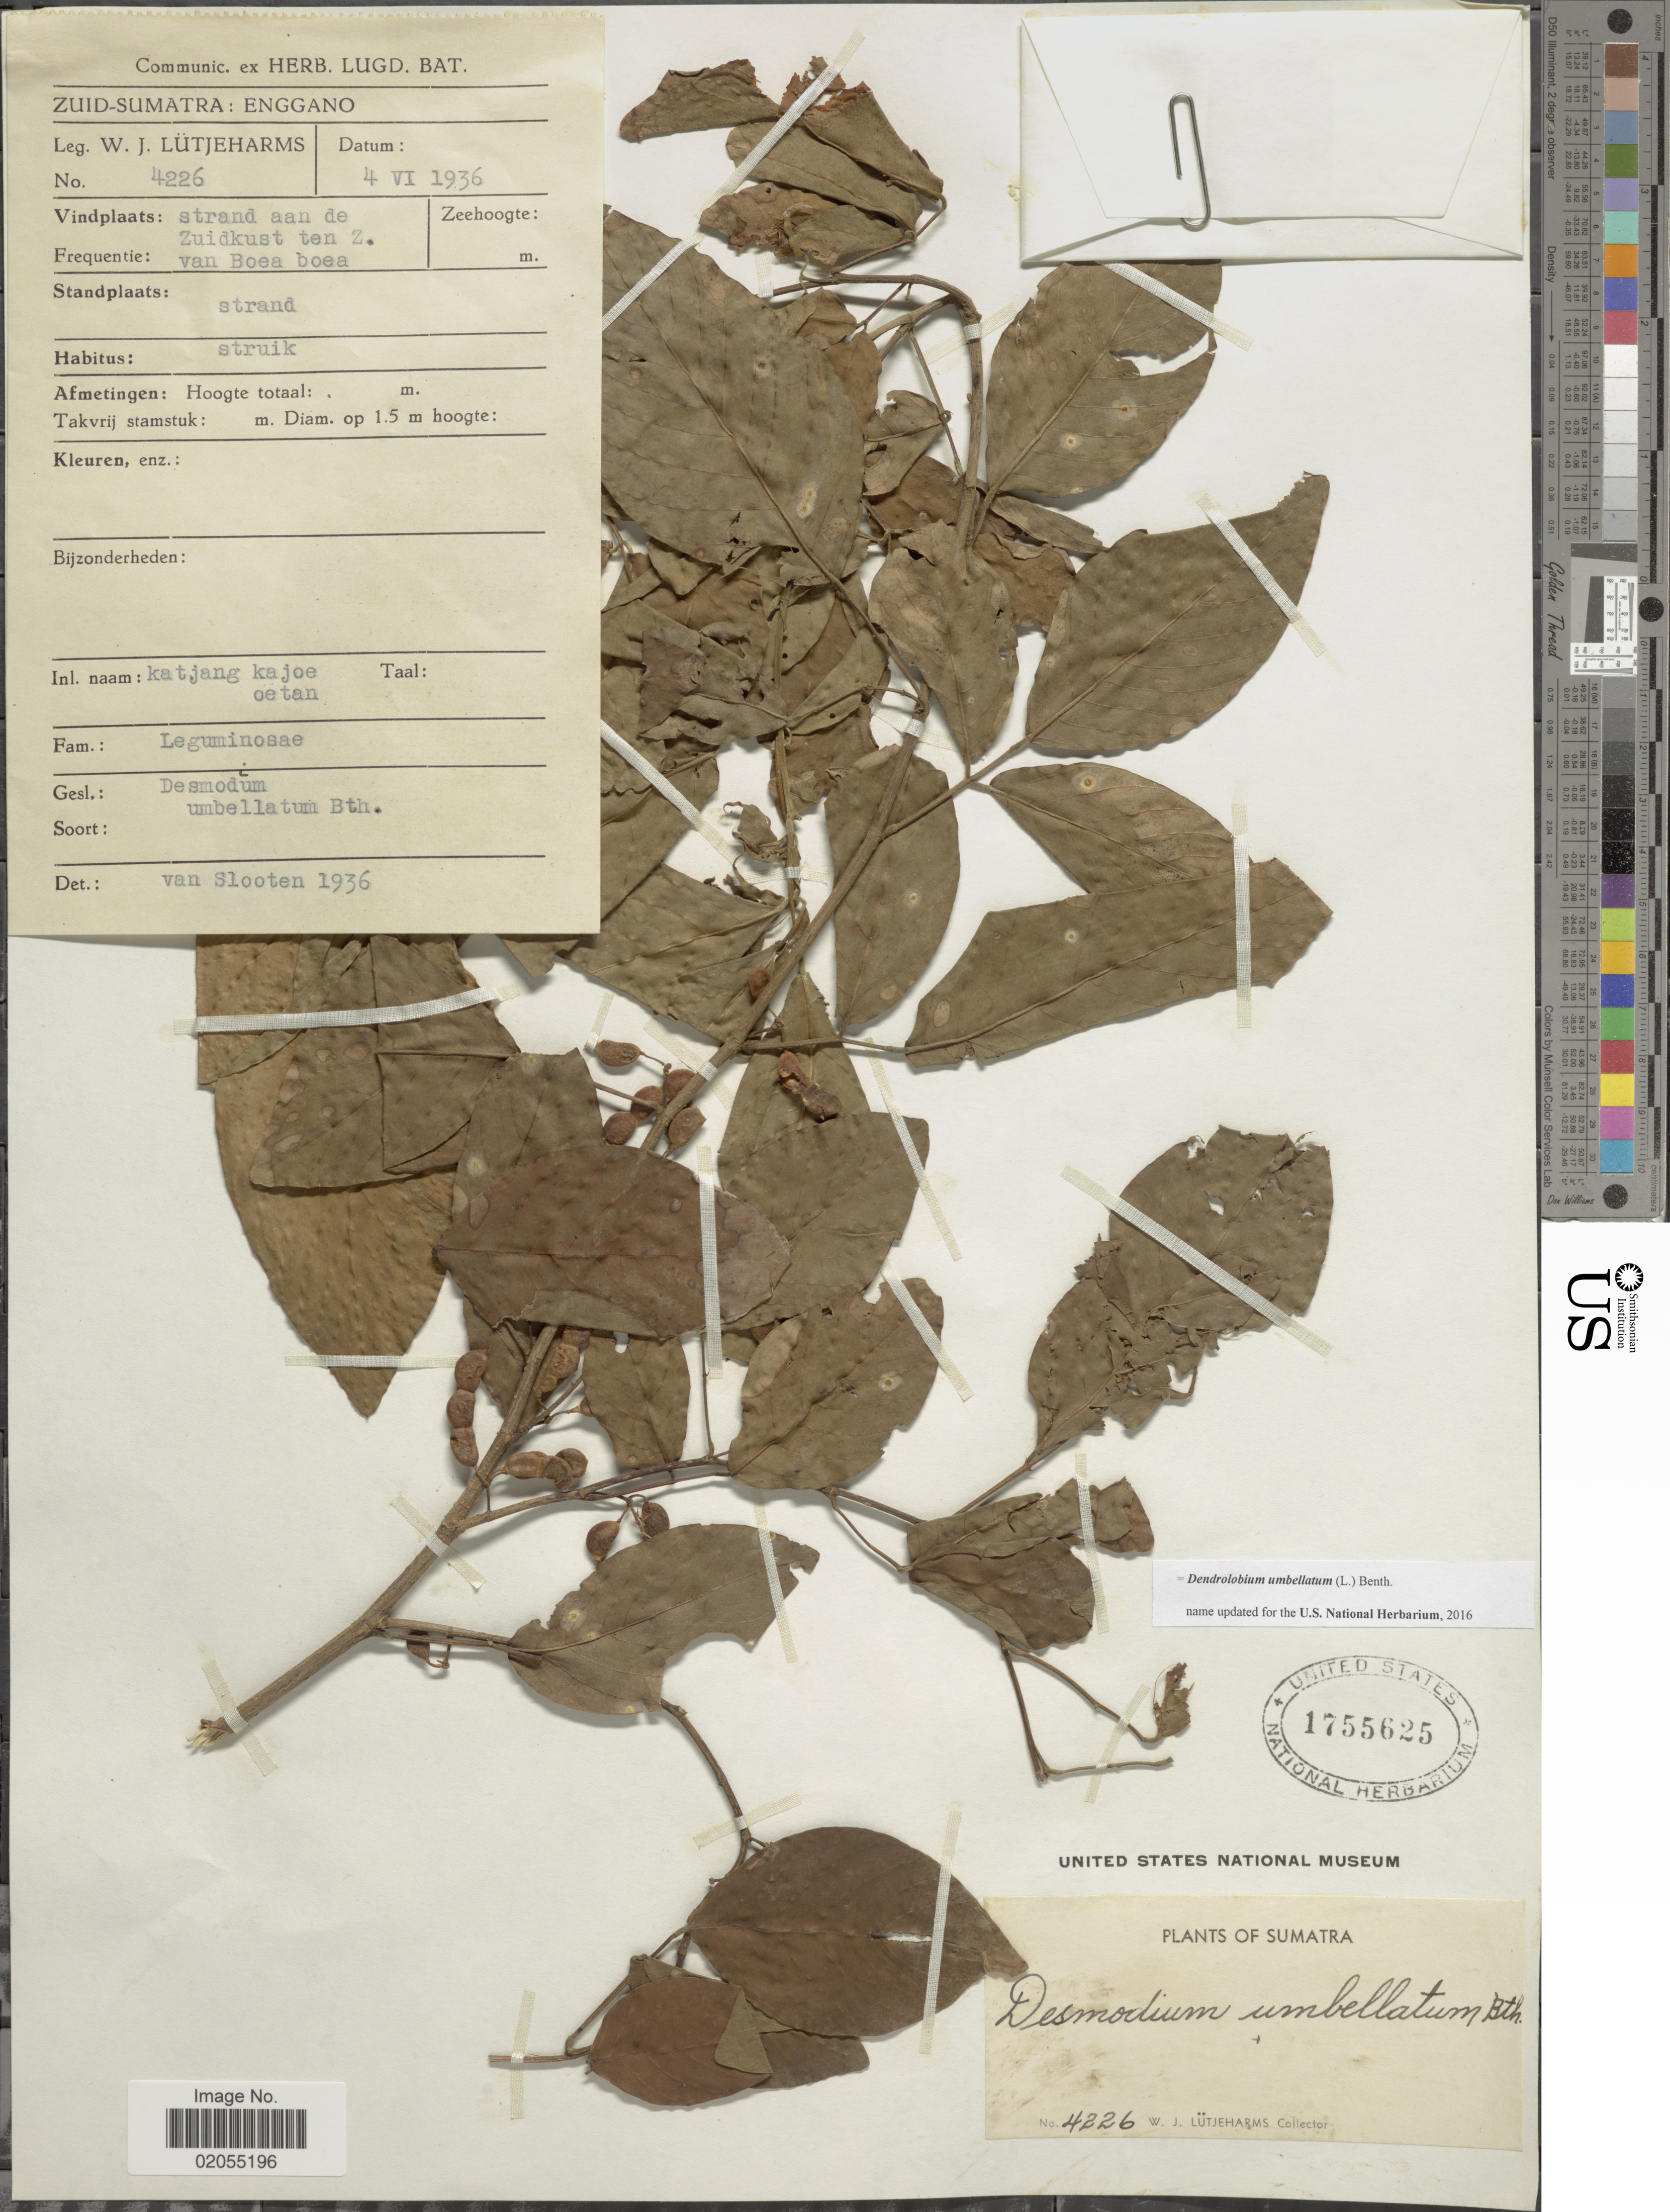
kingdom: Plantae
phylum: Tracheophyta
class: Magnoliopsida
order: Fabales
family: Fabaceae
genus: Dendrolobium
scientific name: Dendrolobium umbellatum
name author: (L.) Benth.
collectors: W. Lütjeharms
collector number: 4226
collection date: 1936-06-04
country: Indonesia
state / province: Sumatra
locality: Zuid-Sumatra, Enggano, strand aan de Zuidkust ten Z. van Boea boea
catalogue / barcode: US 1755625